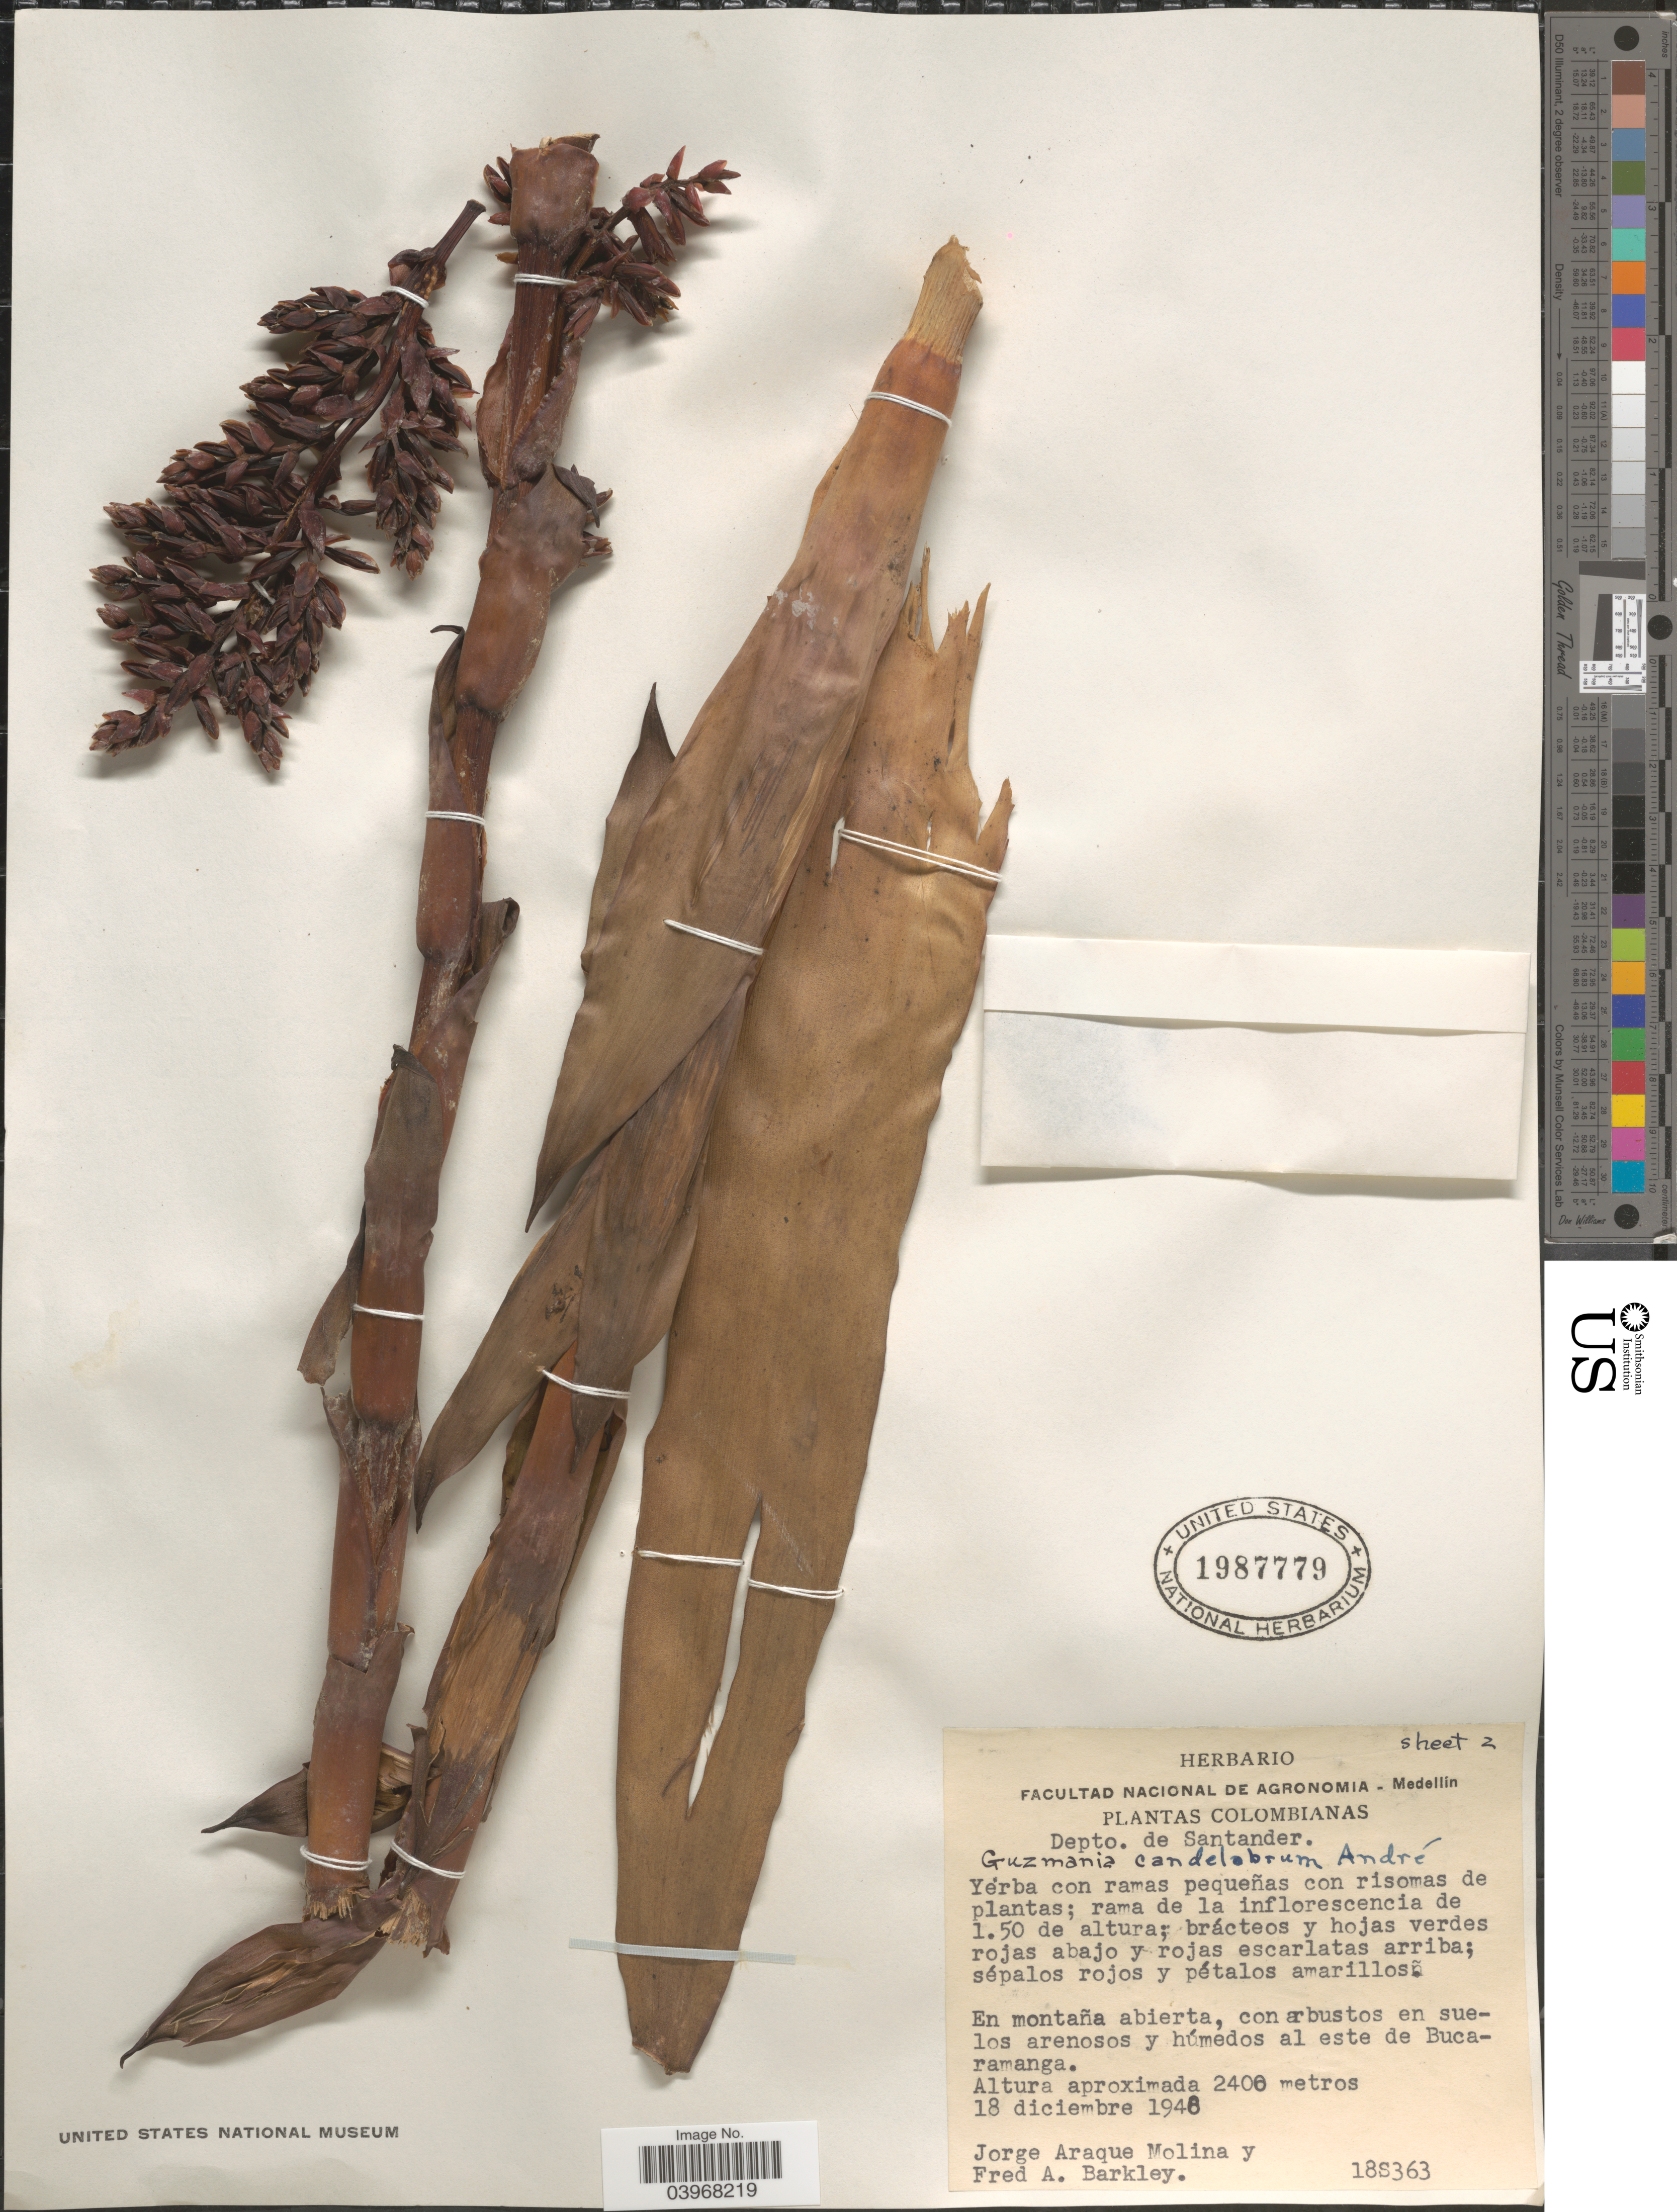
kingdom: Plantae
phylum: Tracheophyta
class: Liliopsida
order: Poales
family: Bromeliaceae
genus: Guzmania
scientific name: Guzmania candelabrum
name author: (André) André ex Mez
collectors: J. Araque Molina & F. A. Barkley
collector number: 18S363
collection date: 1948-12-18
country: Colombia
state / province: Santander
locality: Depto. de Santander. En montaña abierta, con arbustos en suelos arenosos y húmedos al este de Bucaramanga.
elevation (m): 2400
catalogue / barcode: US 1987779